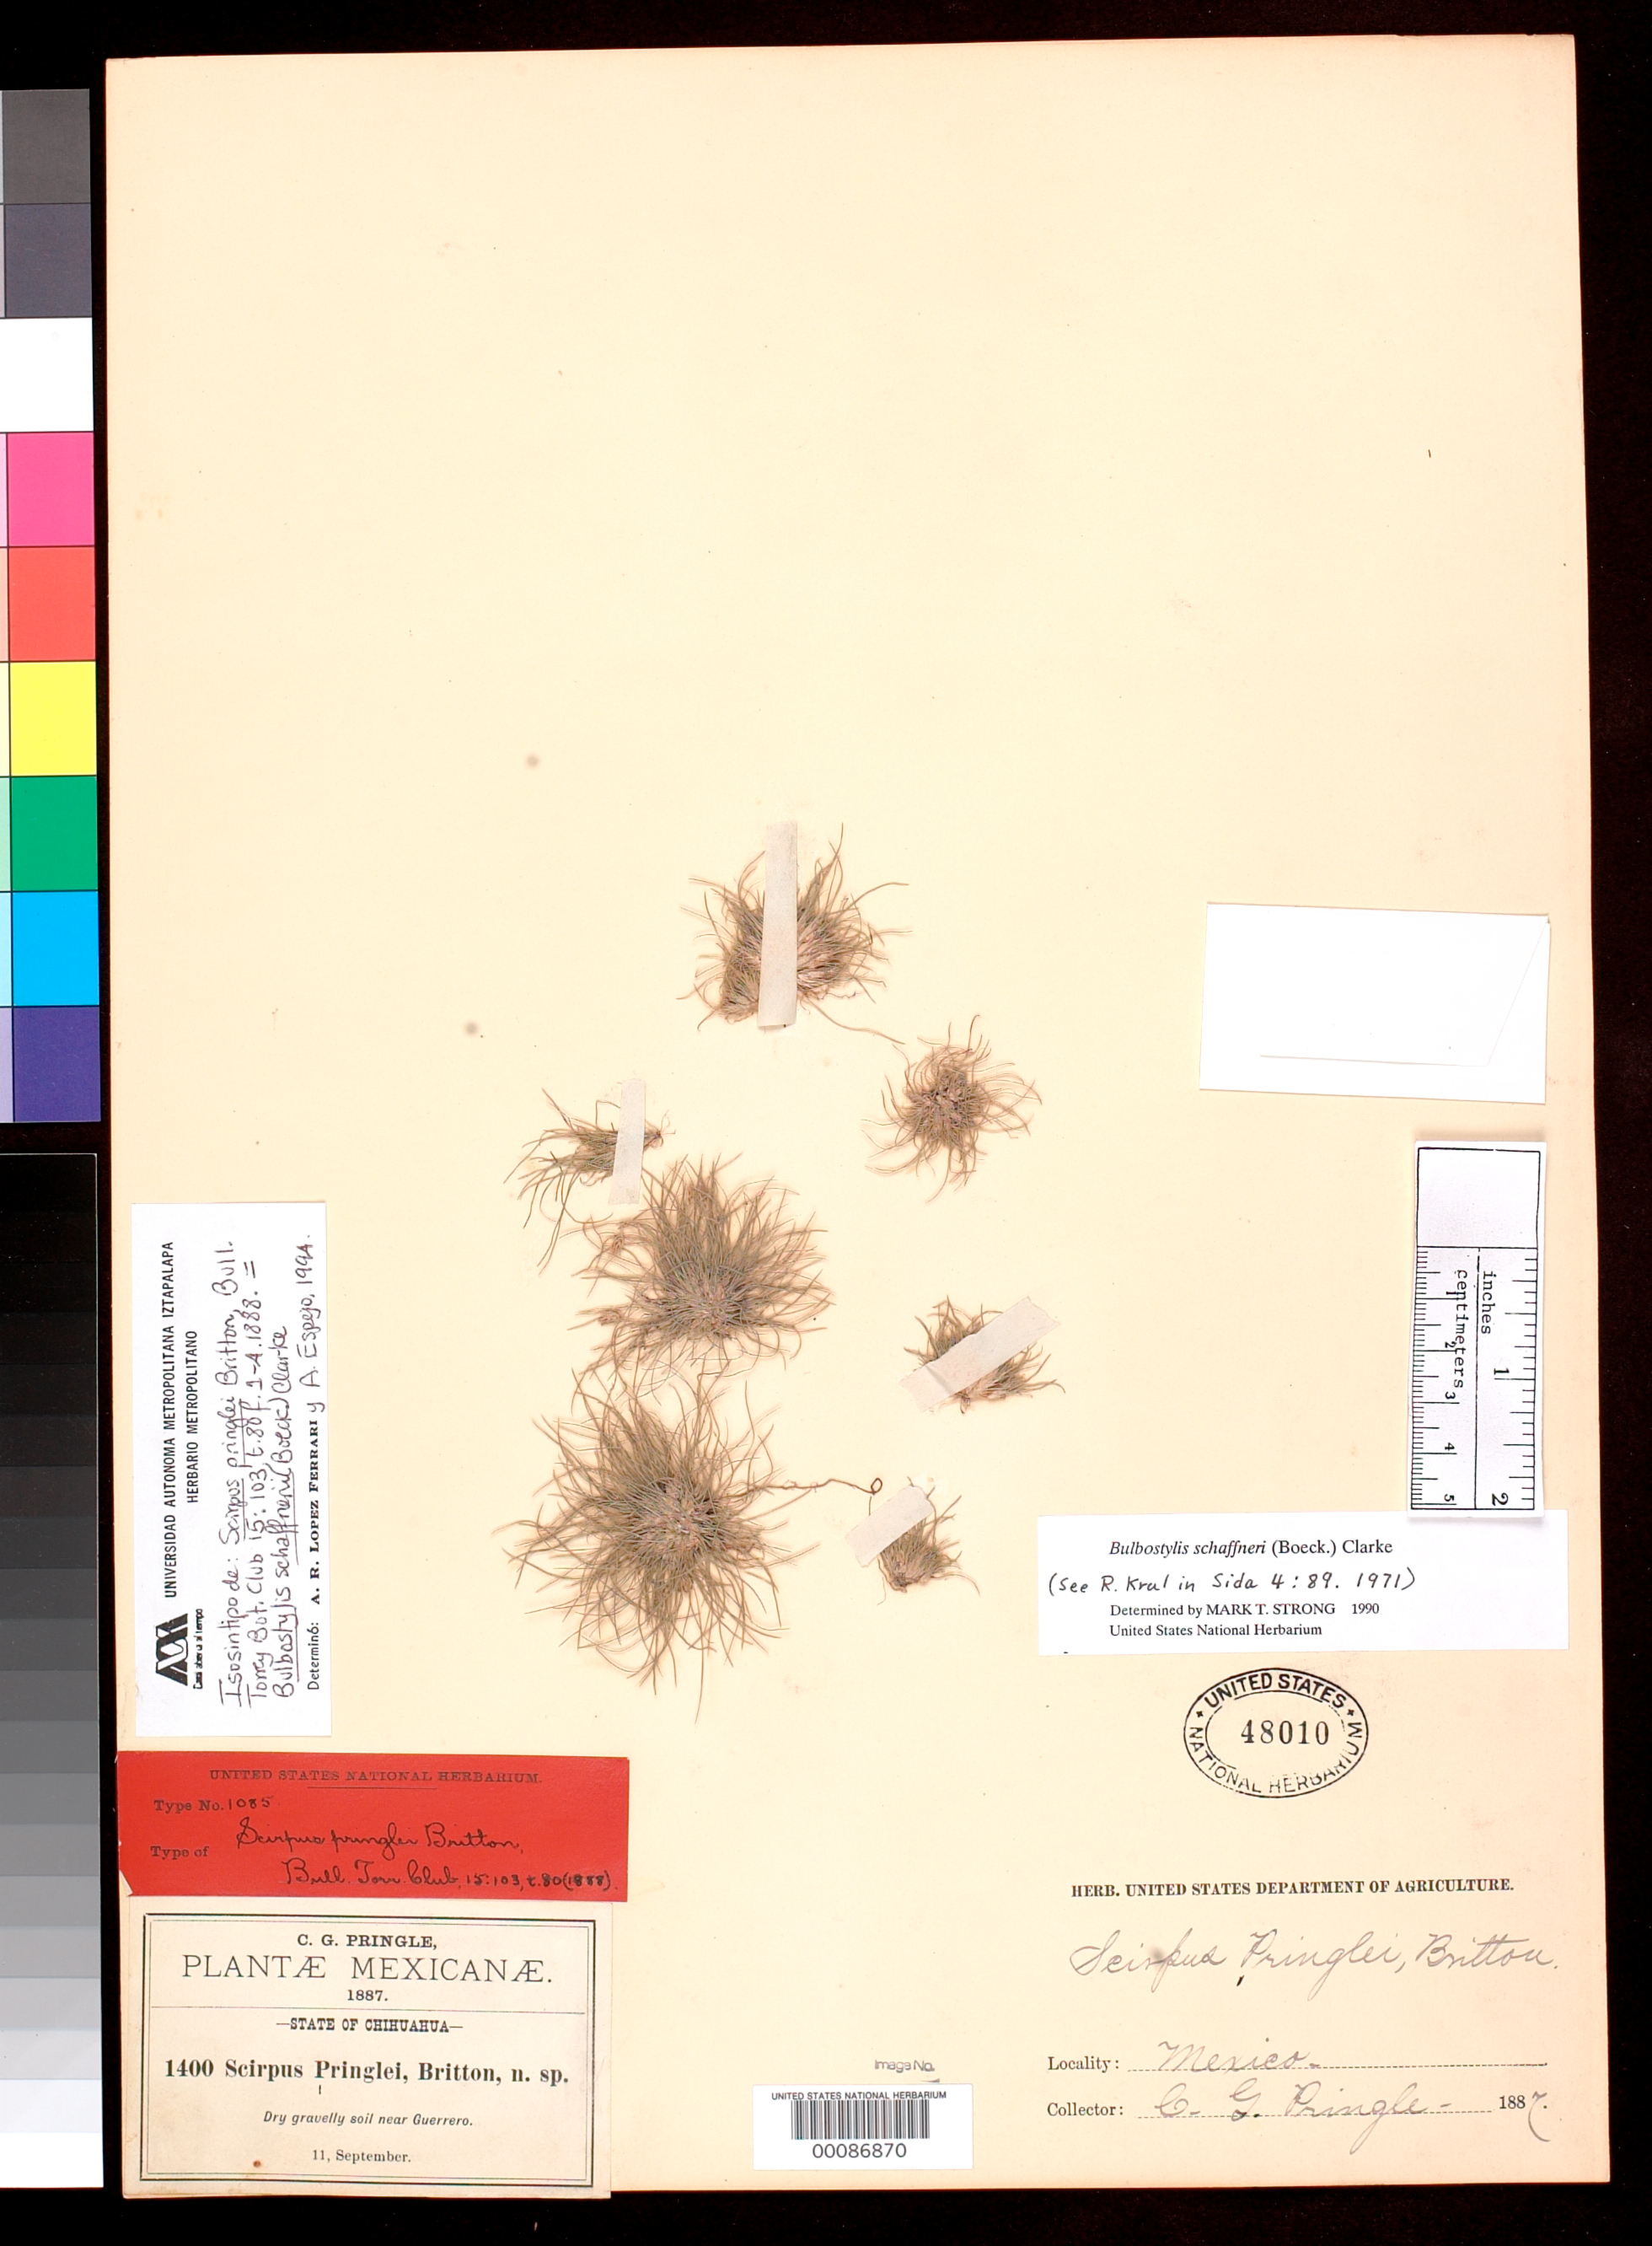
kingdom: Plantae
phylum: Tracheophyta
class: Liliopsida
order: Poales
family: Cyperaceae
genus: Scirpus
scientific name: Scirpus pringlei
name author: Britton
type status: Syntype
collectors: C. G. Pringle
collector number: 1400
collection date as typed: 11 Sep 1887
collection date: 1887-09-11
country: Mexico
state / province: Chihuahua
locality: Near Guerrero.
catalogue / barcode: US 48010